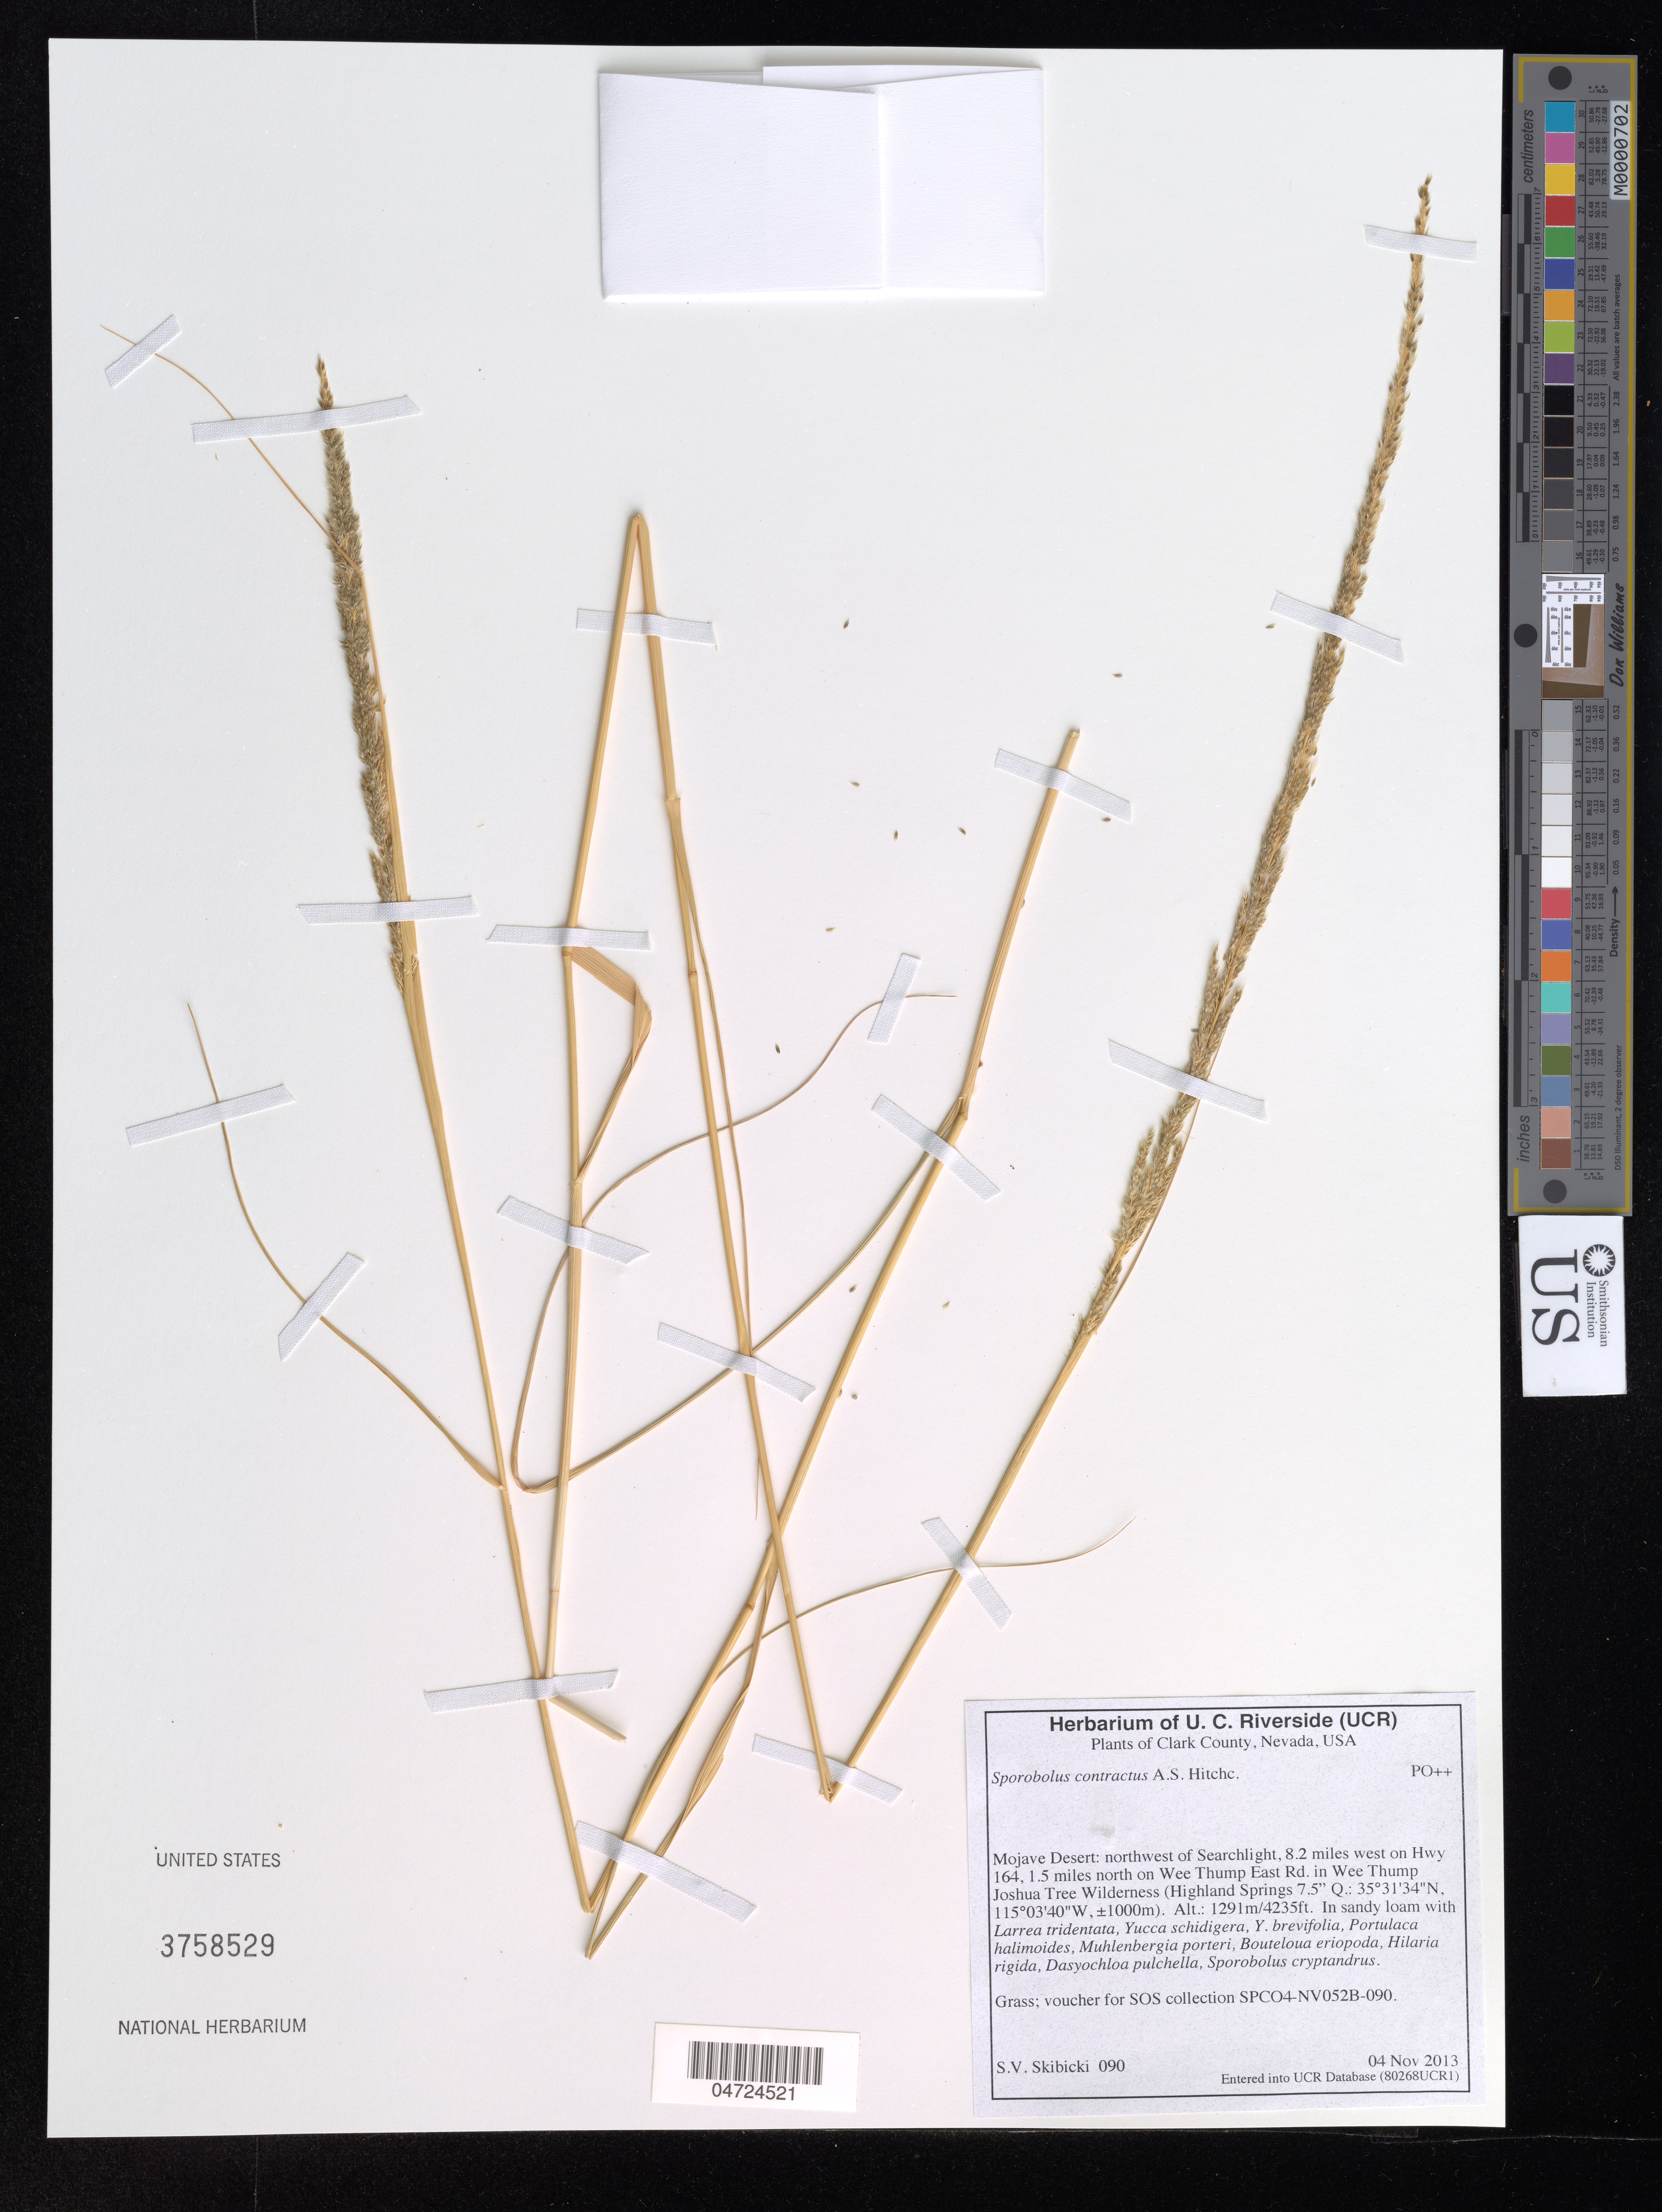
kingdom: Plantae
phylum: Tracheophyta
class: Liliopsida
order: Poales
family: Poaceae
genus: Sporobolus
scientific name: Sporobolus contractus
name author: Hitchc.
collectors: S. Skibicki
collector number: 090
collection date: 2013-11-04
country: United States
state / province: Nevada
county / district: Clark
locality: Clark County. Mojave Desert: northwest of Searchlight, 8.2 miles west on Hwy 164, 1.5 miles north on Wee Thump East Rd. in Wee Thump Joshua Tree Wilderness (Highlands Springs 7.5" W.: ± 1000m).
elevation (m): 1291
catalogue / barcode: US 3758529